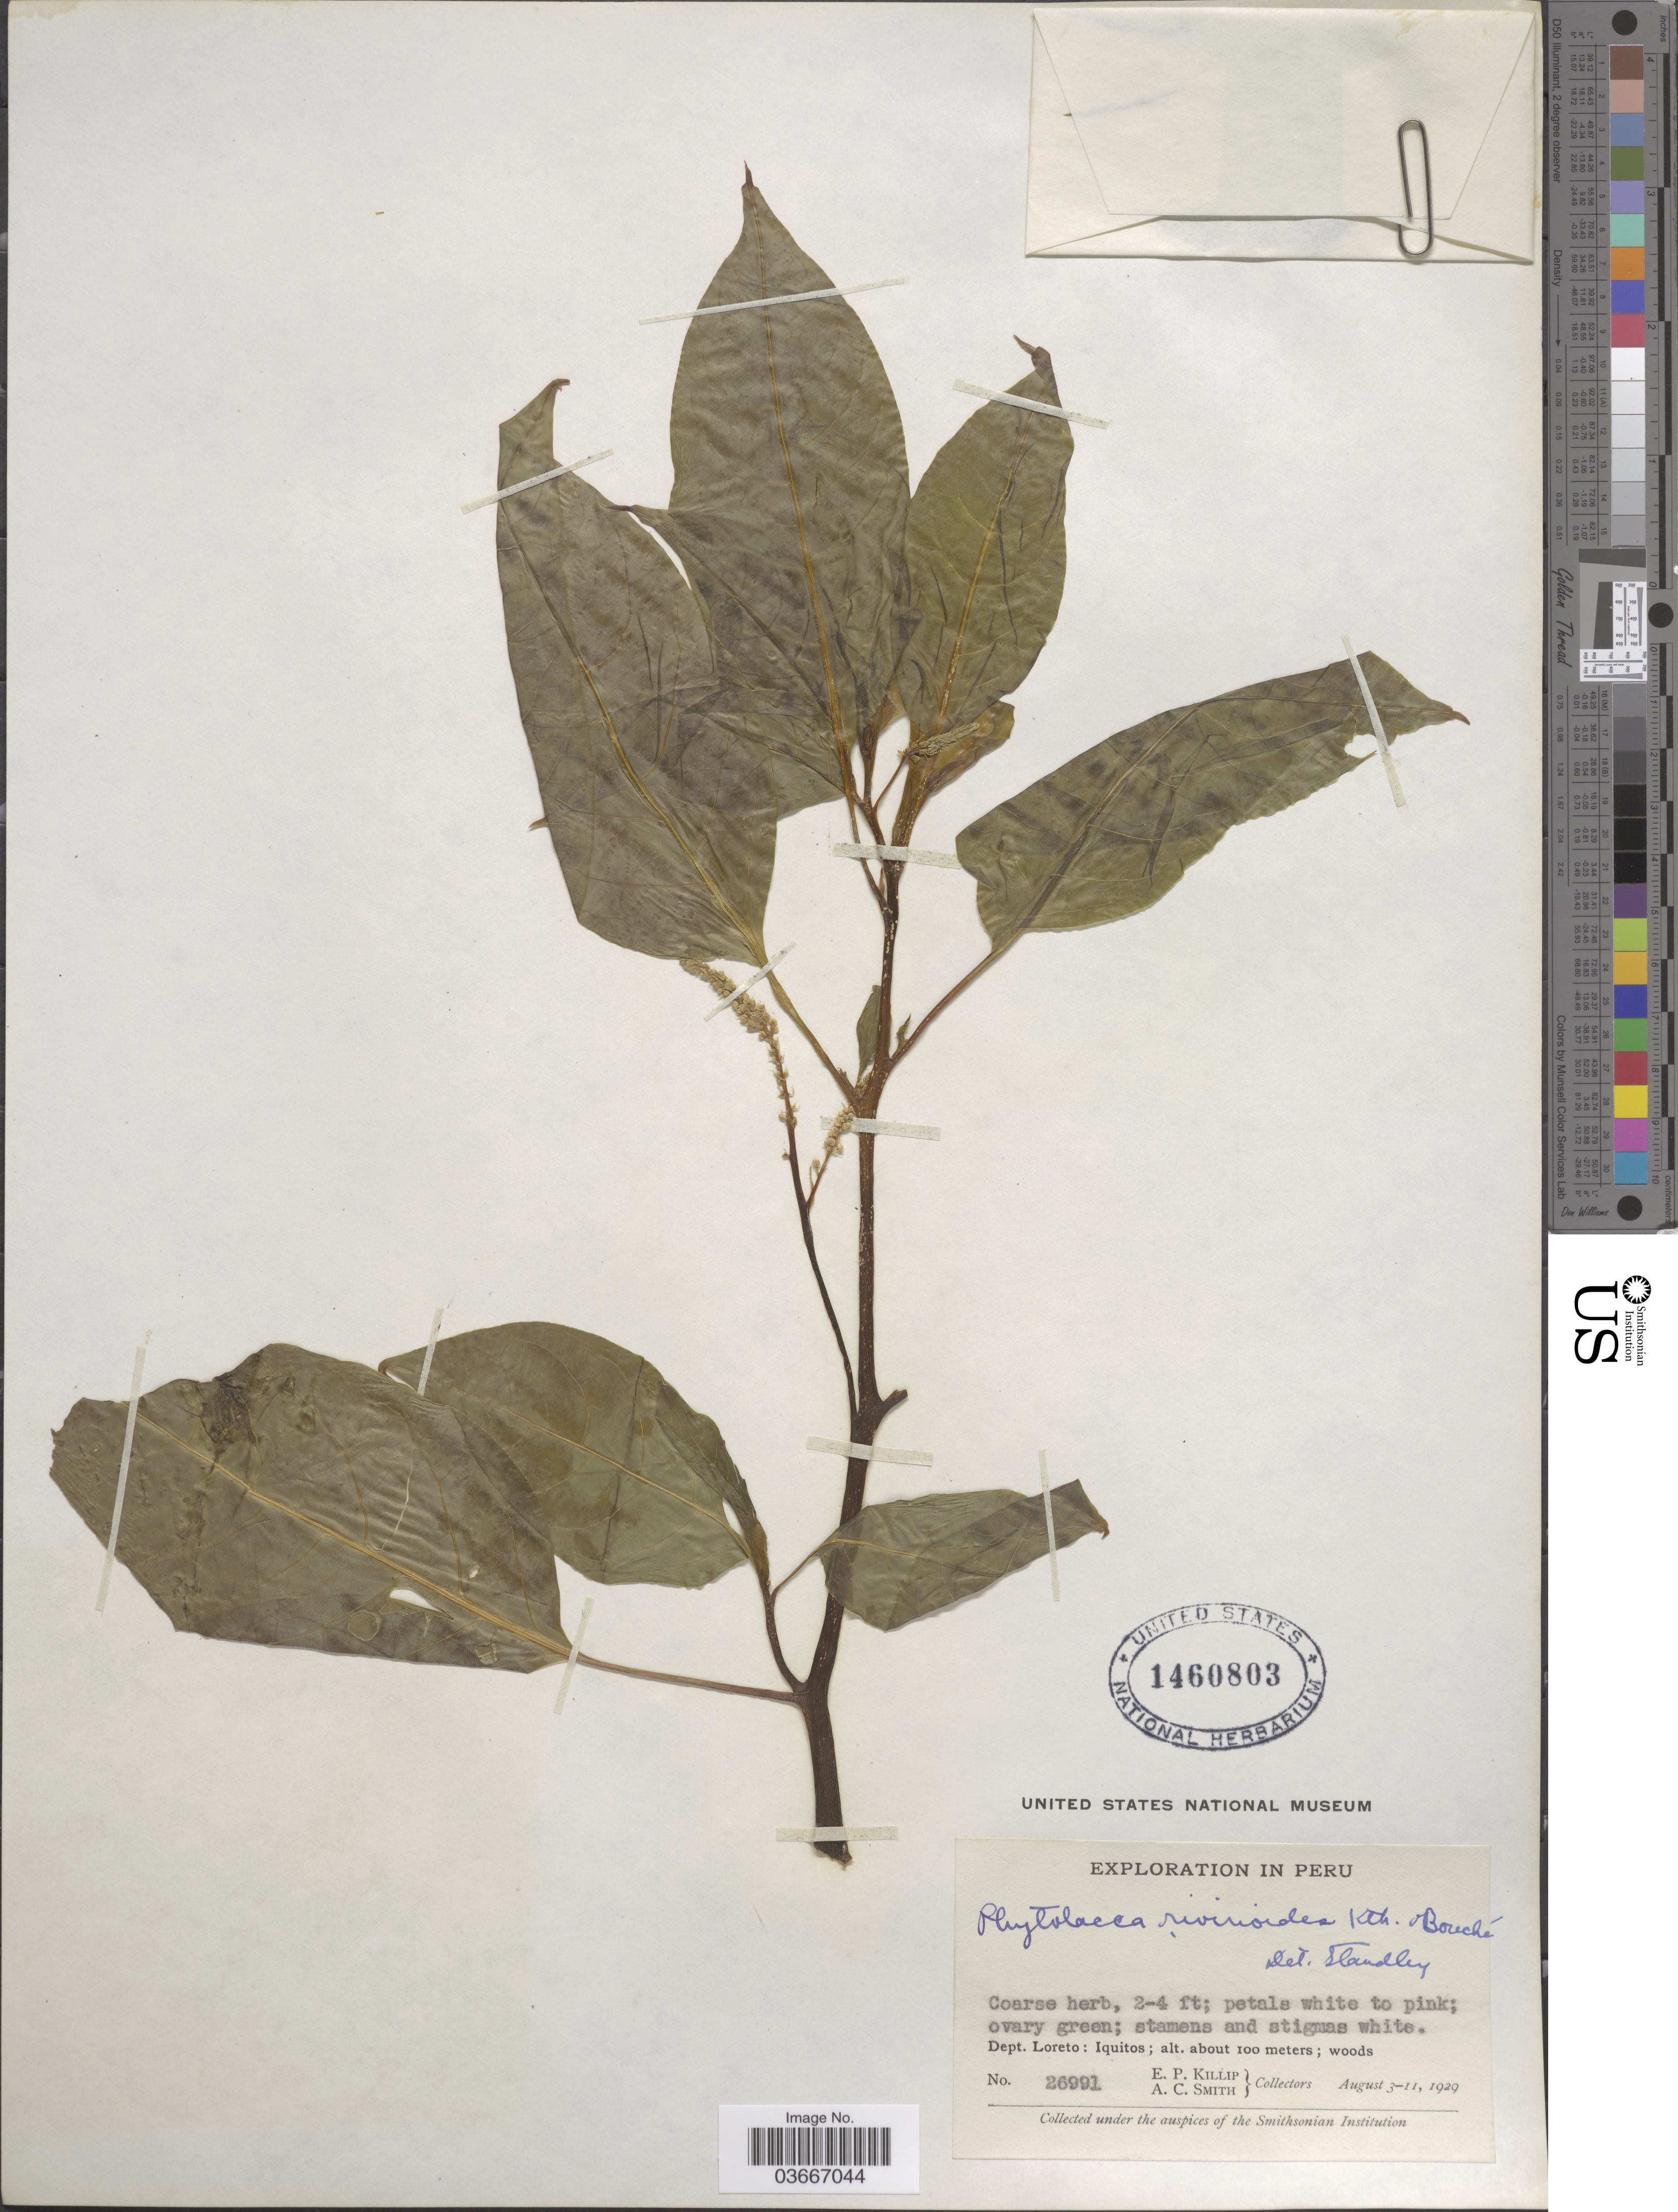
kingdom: Plantae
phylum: Tracheophyta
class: Magnoliopsida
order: Caryophyllales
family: Phytolaccaceae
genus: Phytolacca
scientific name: Phytolacca rivinoides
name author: Kunth & C.D. Bouché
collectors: E. P. Killip & A. C. Smith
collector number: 26991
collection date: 1929-08-03/1929-08-11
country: Peru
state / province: Loreto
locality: Dept. Loreto: Iquitos.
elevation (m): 100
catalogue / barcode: US 1460803